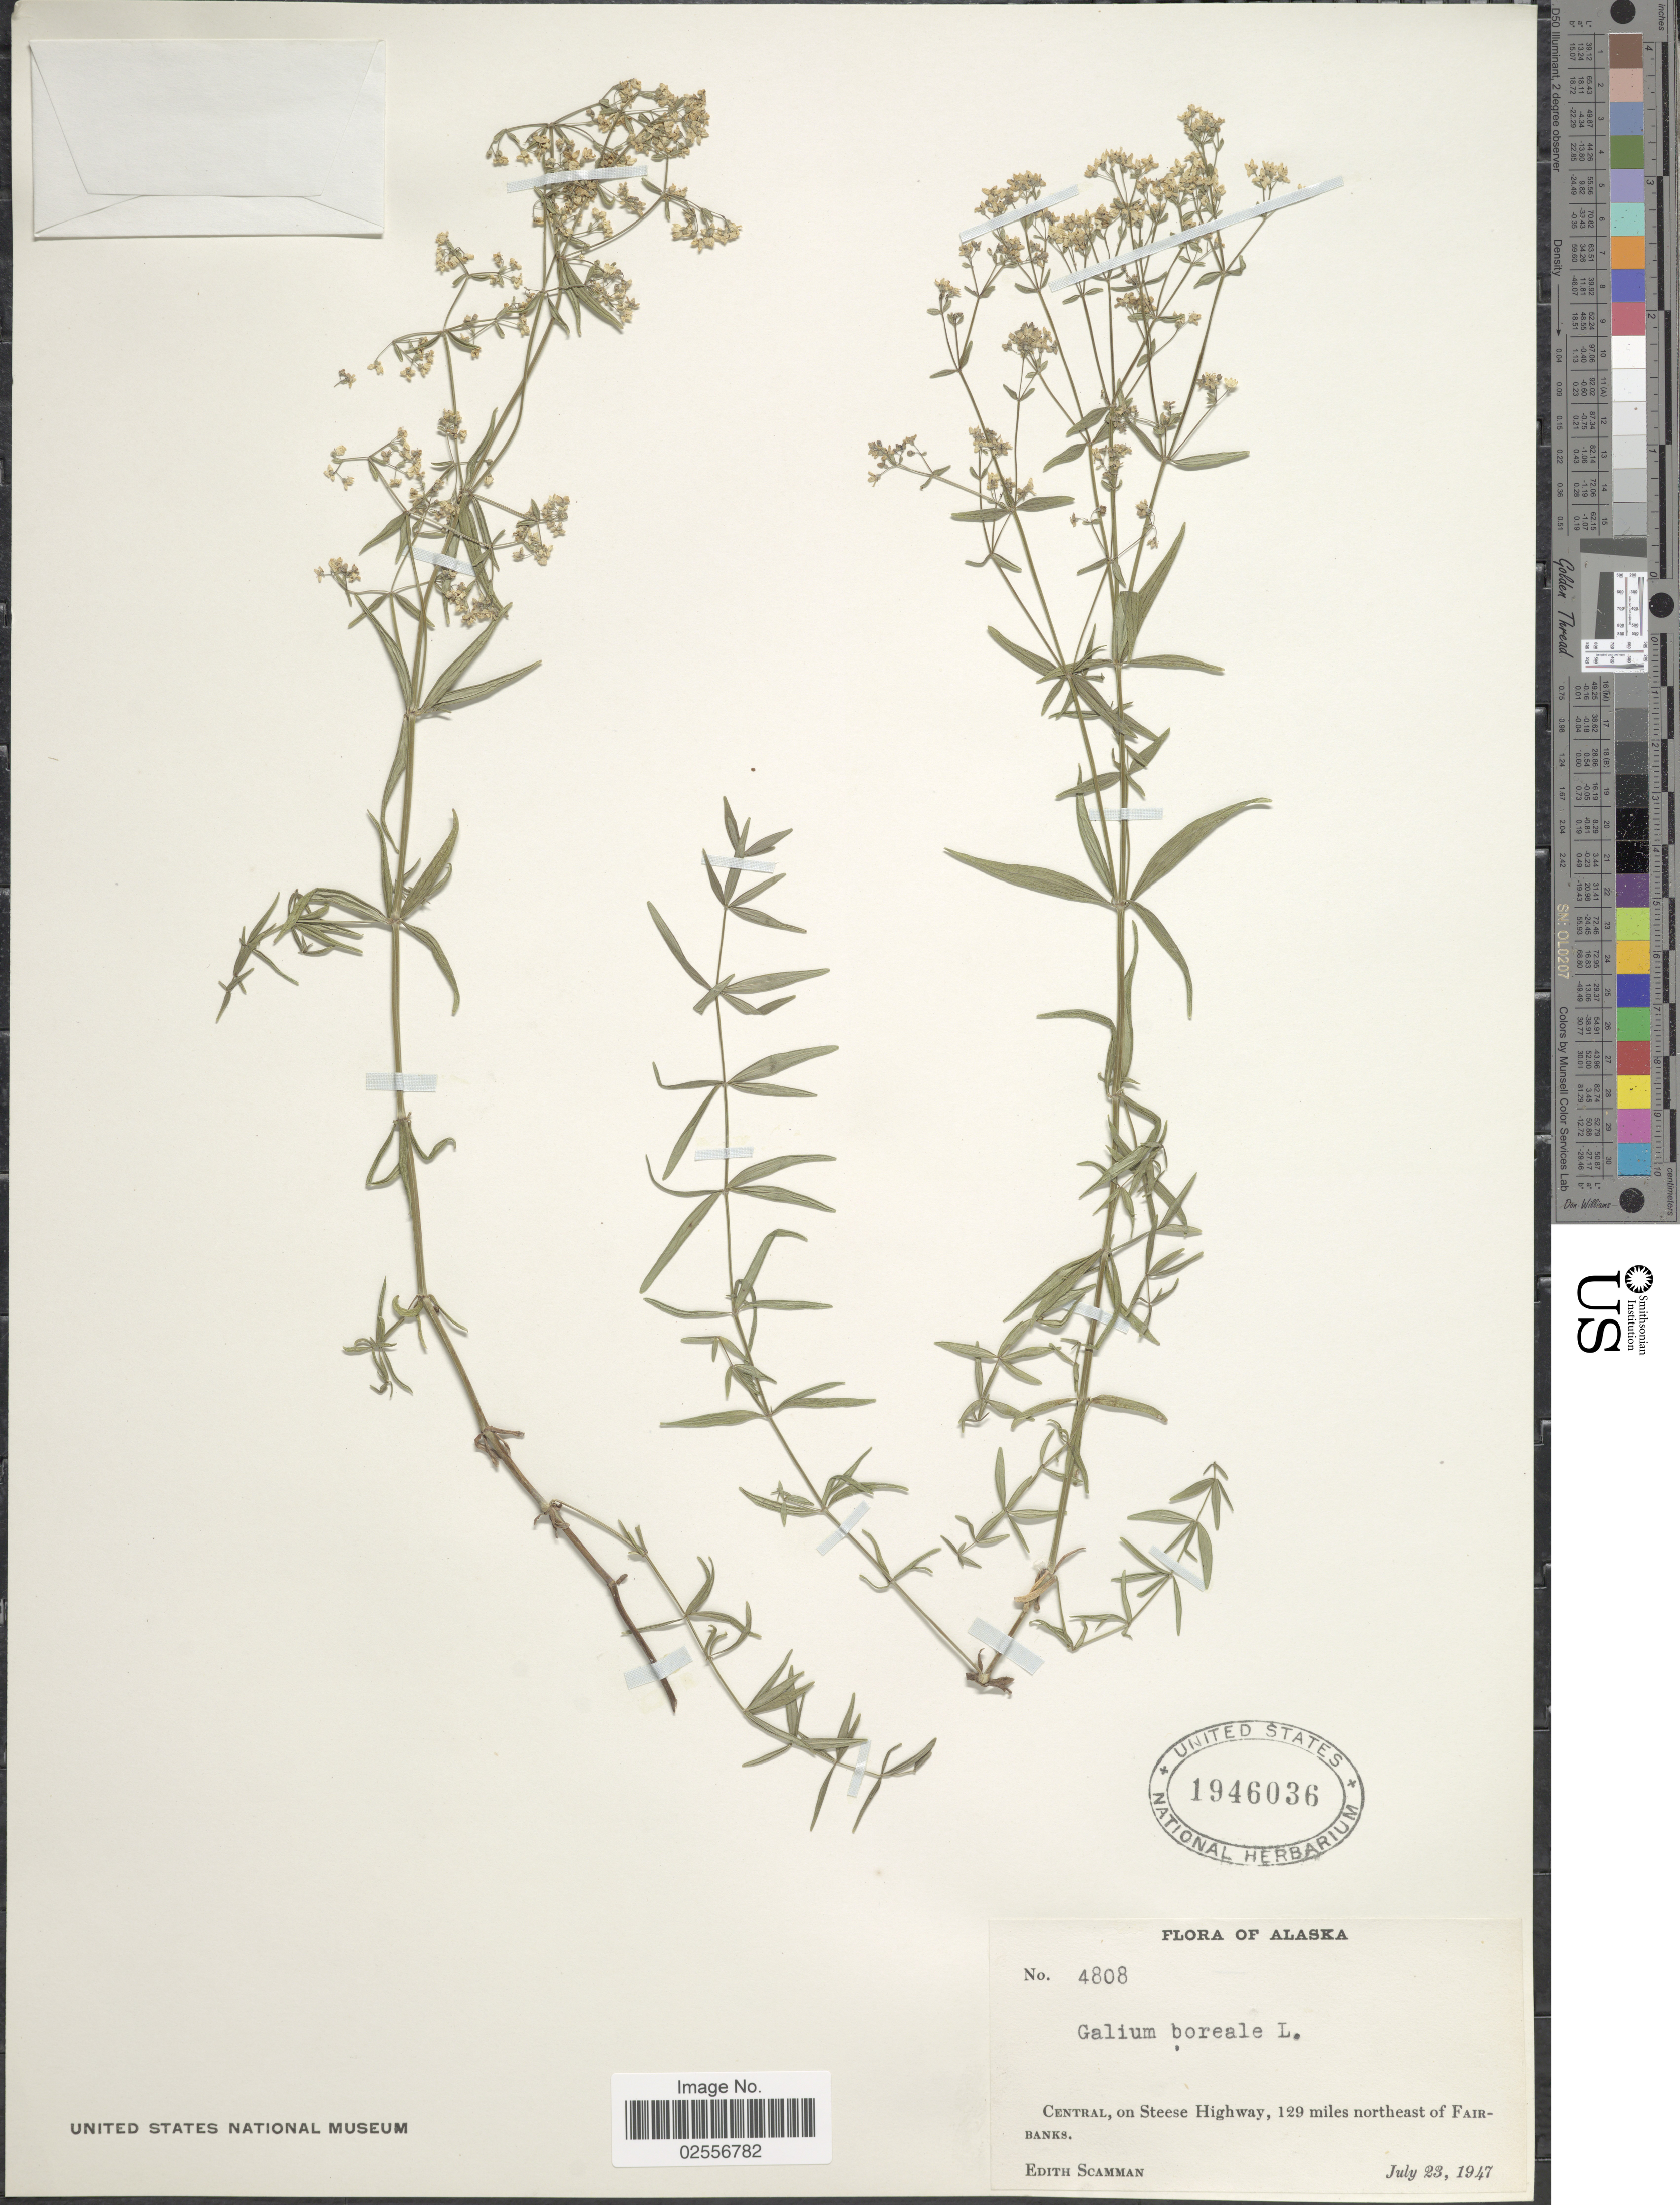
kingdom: Plantae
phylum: Tracheophyta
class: Magnoliopsida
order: Gentianales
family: Rubiaceae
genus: Galium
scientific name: Galium boreale L.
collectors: E. Scamman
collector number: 4808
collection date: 1947-07-23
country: United States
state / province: Alaska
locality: Central, on Steese Highway, 129 miles northeast of Fairbanks.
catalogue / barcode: US 1946036